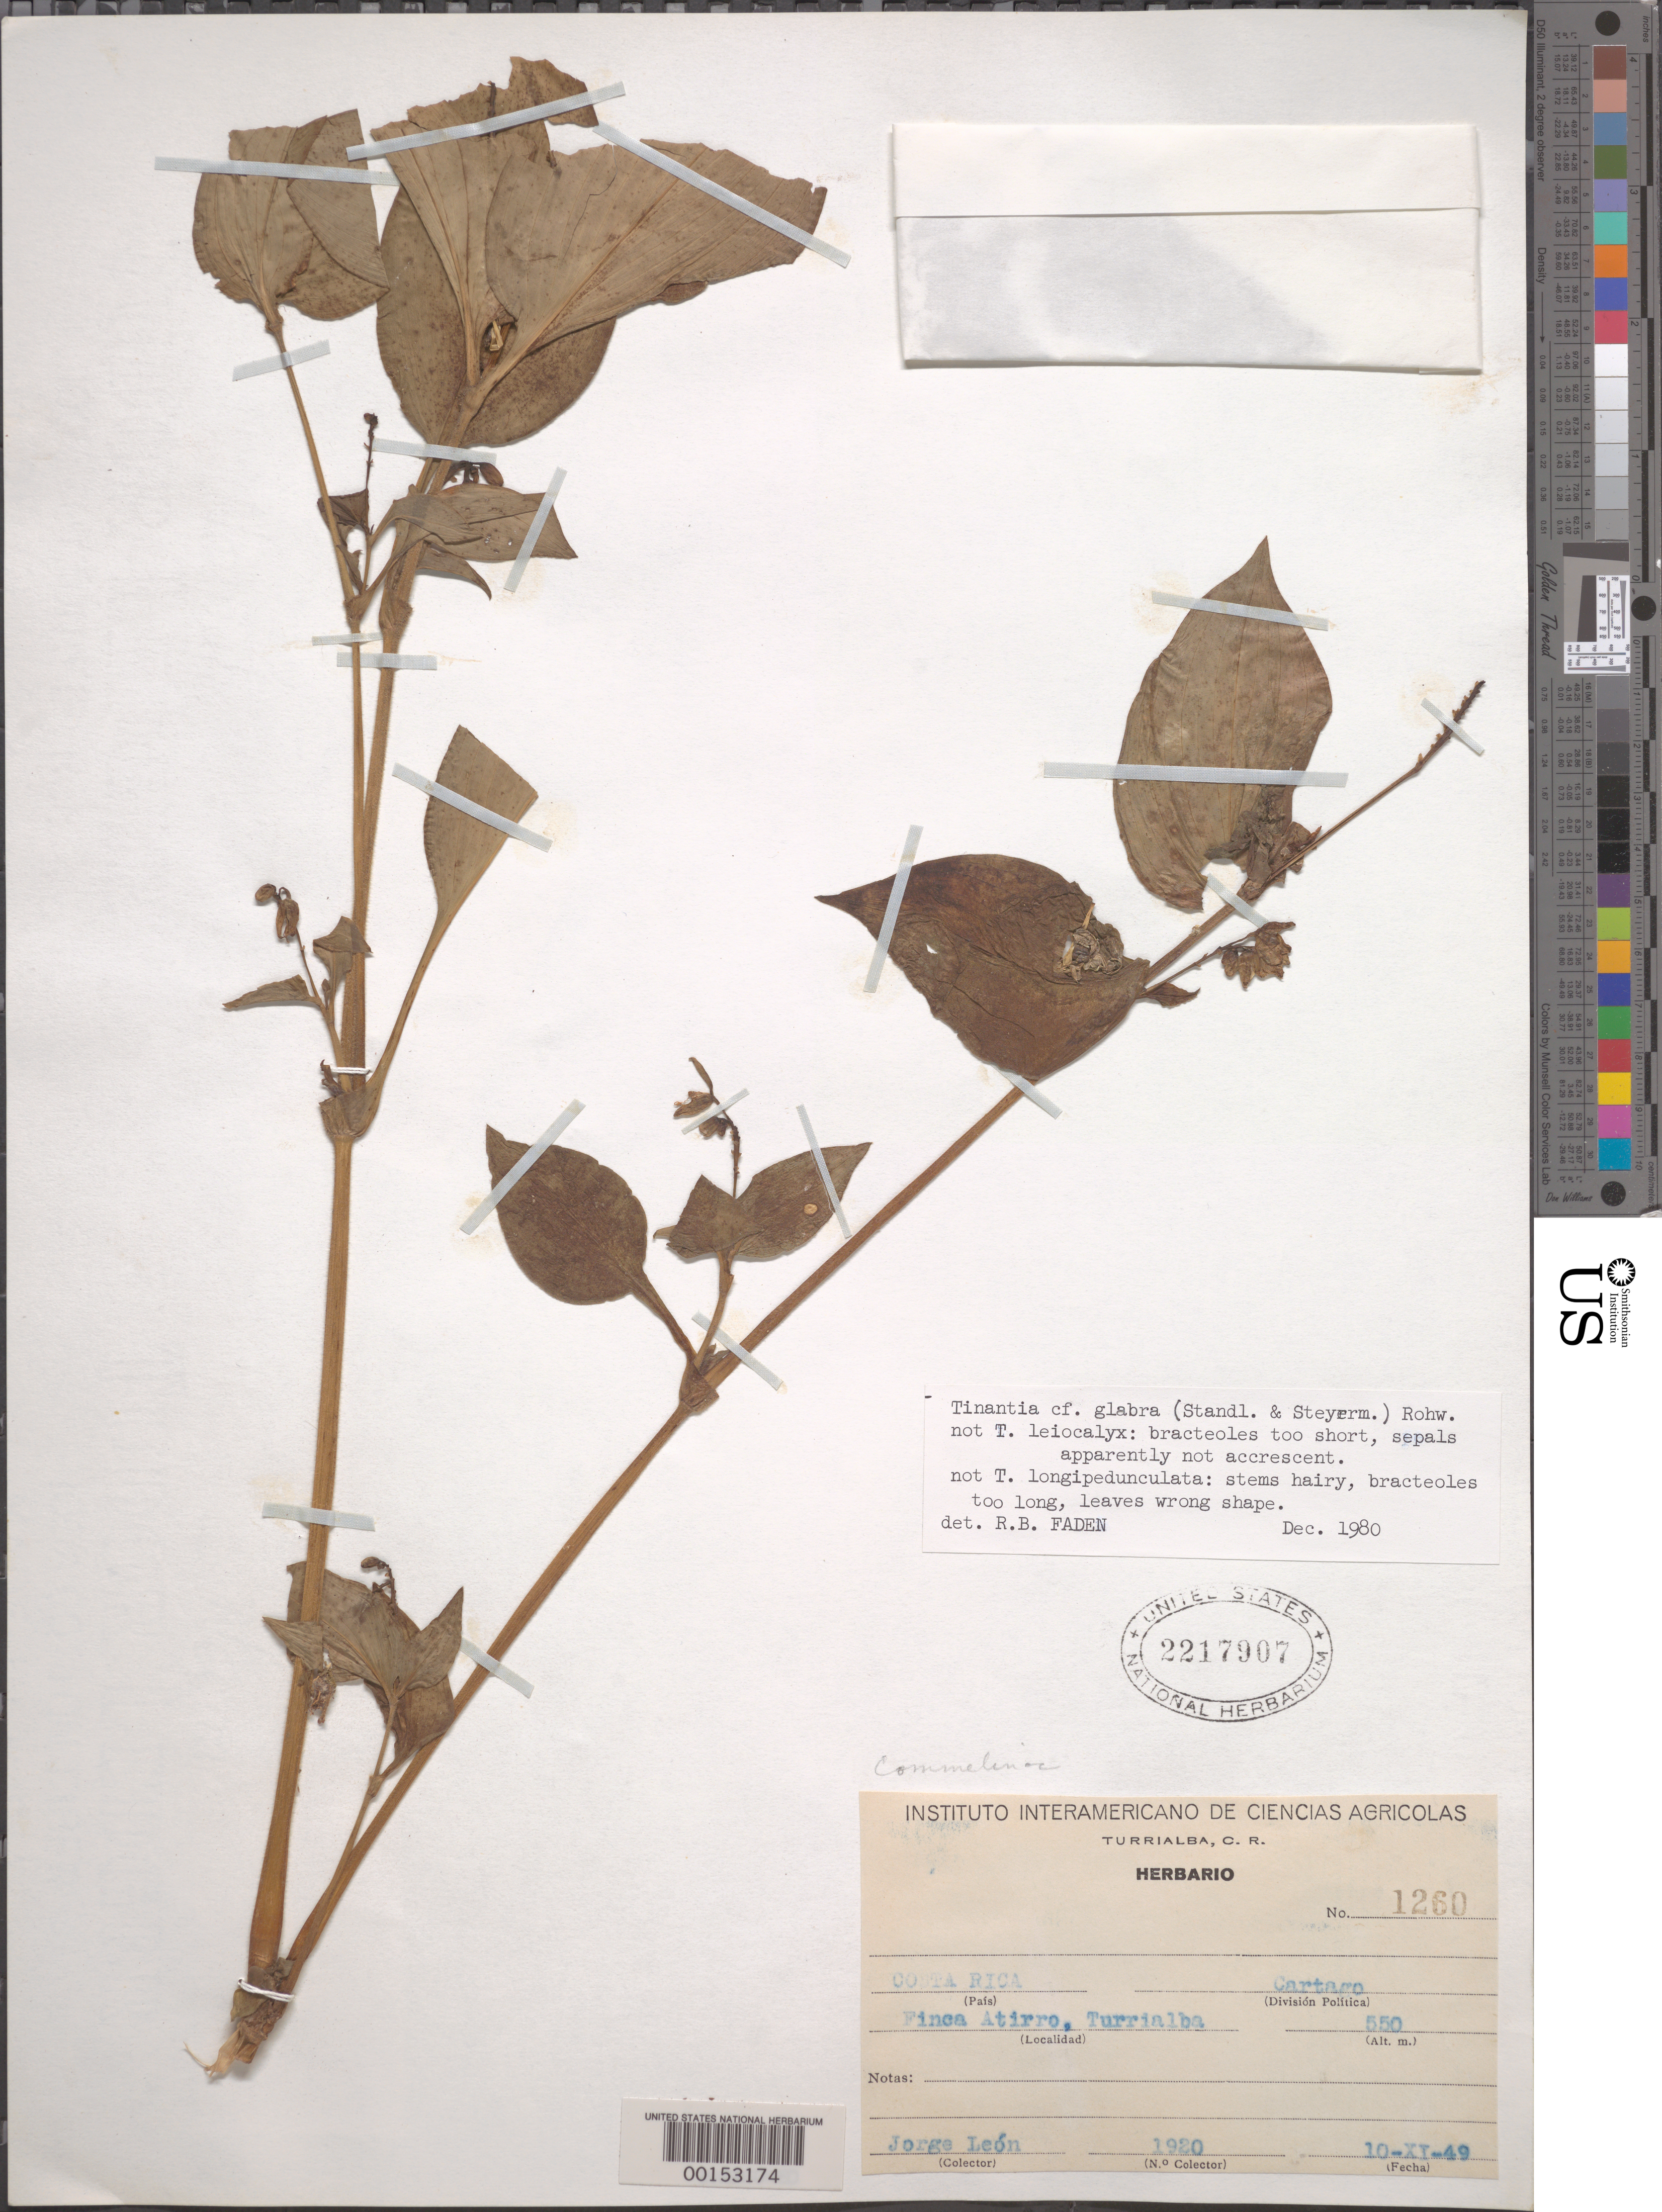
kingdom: Plantae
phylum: Tracheophyta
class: Liliopsida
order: Commelinales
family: Commelinaceae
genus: Tinantia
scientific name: Tinantia glabra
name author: (Standl. & Steyerm.) Rohweder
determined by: Faden, Robert B., (US), Smithsonian Institution - National Museum of Natural History (UNITED STATES)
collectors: J. León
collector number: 1920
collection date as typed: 10 Nov 1949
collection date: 1949-11-10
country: Costa Rica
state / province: Cartago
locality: Finca Atirro, Turrialba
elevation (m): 550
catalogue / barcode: US 2217907